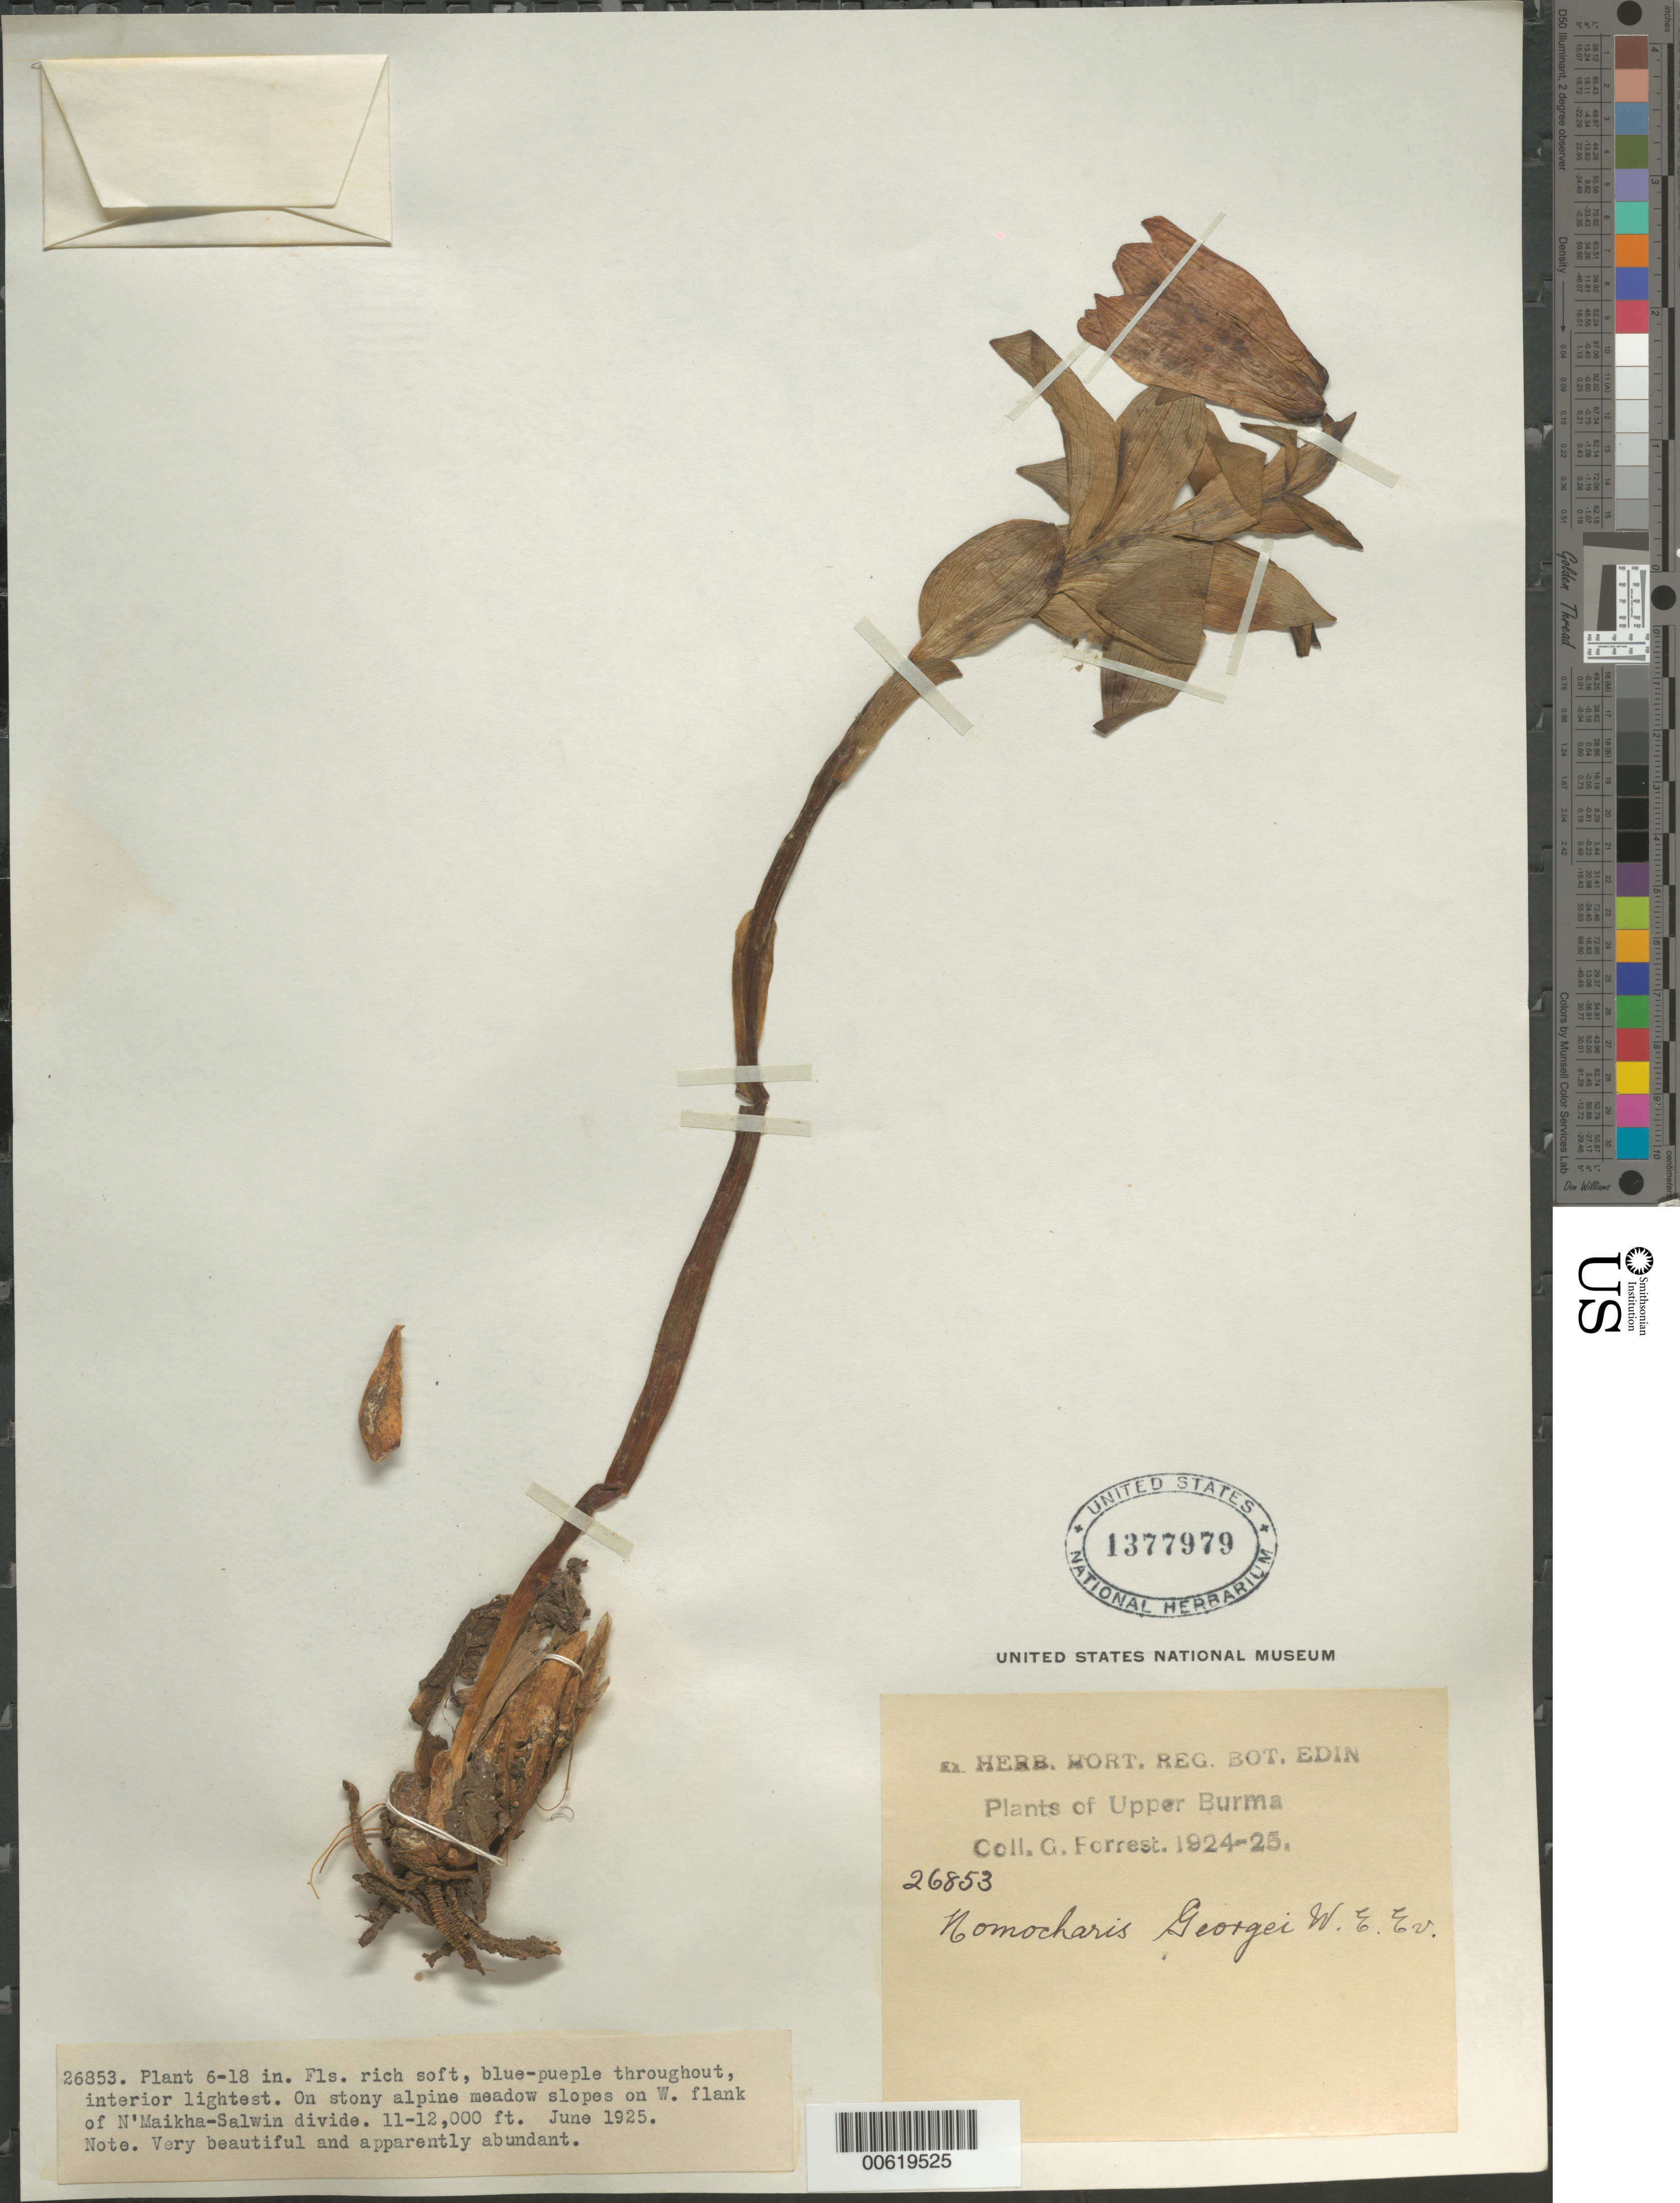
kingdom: Plantae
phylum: Tracheophyta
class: Liliopsida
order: Liliales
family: Liliaceae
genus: Lilium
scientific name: Lilium georgei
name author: (W.E. Evans) Sealy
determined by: Strong, M. T., (US), Smithsonian Institution - National Museum of Natural History (UNITED STATES)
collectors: G. Forrest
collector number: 26853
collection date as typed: Jun 1925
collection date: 1925-06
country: Myanmar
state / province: Kachin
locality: On W. flank of N' Maikha- Salwin divide.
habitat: On stone alpine meadow slopes, very beautiful and apparently abundant.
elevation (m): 3353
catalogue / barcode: US 1377979